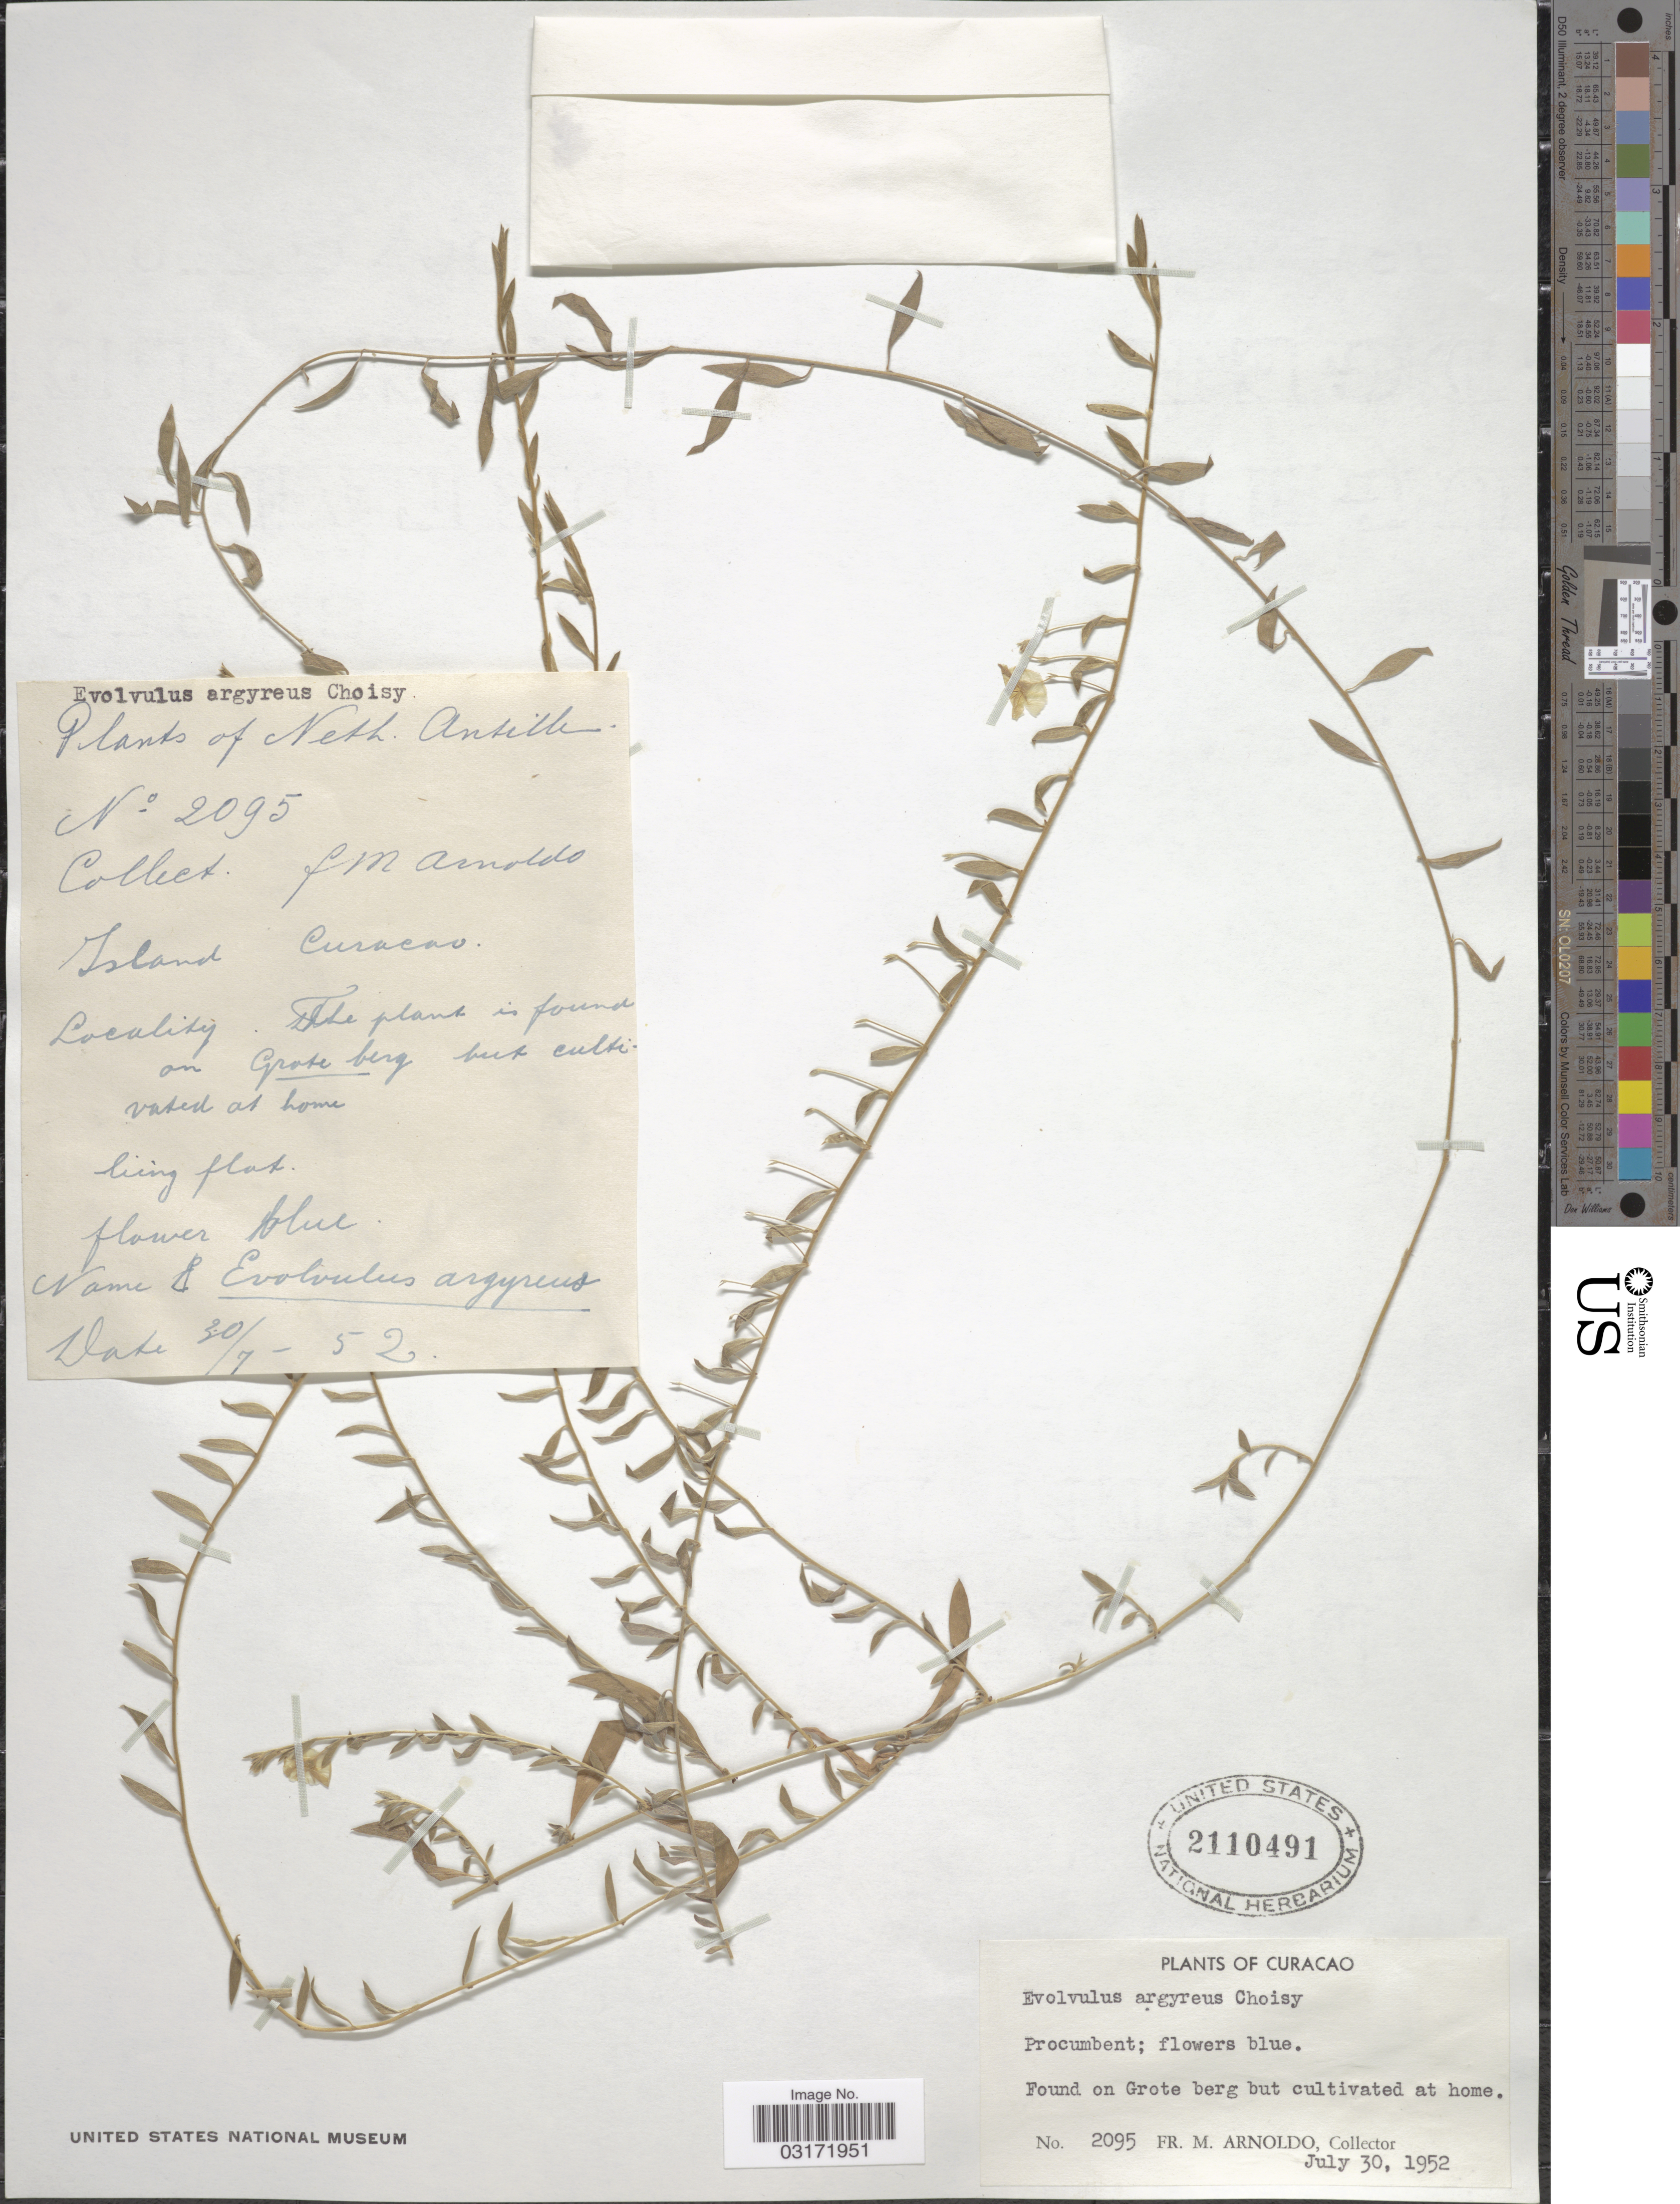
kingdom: Plantae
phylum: Tracheophyta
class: Magnoliopsida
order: Solanales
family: Convolvulaceae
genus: Evolvulus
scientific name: Evolvulus argyreus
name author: Choisy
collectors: N. Arnoldo-Broeders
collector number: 2095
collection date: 1952-07-30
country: Curaçao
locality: Island Curacao, Found on Grote berg but cultivated at home.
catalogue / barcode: US 2110491